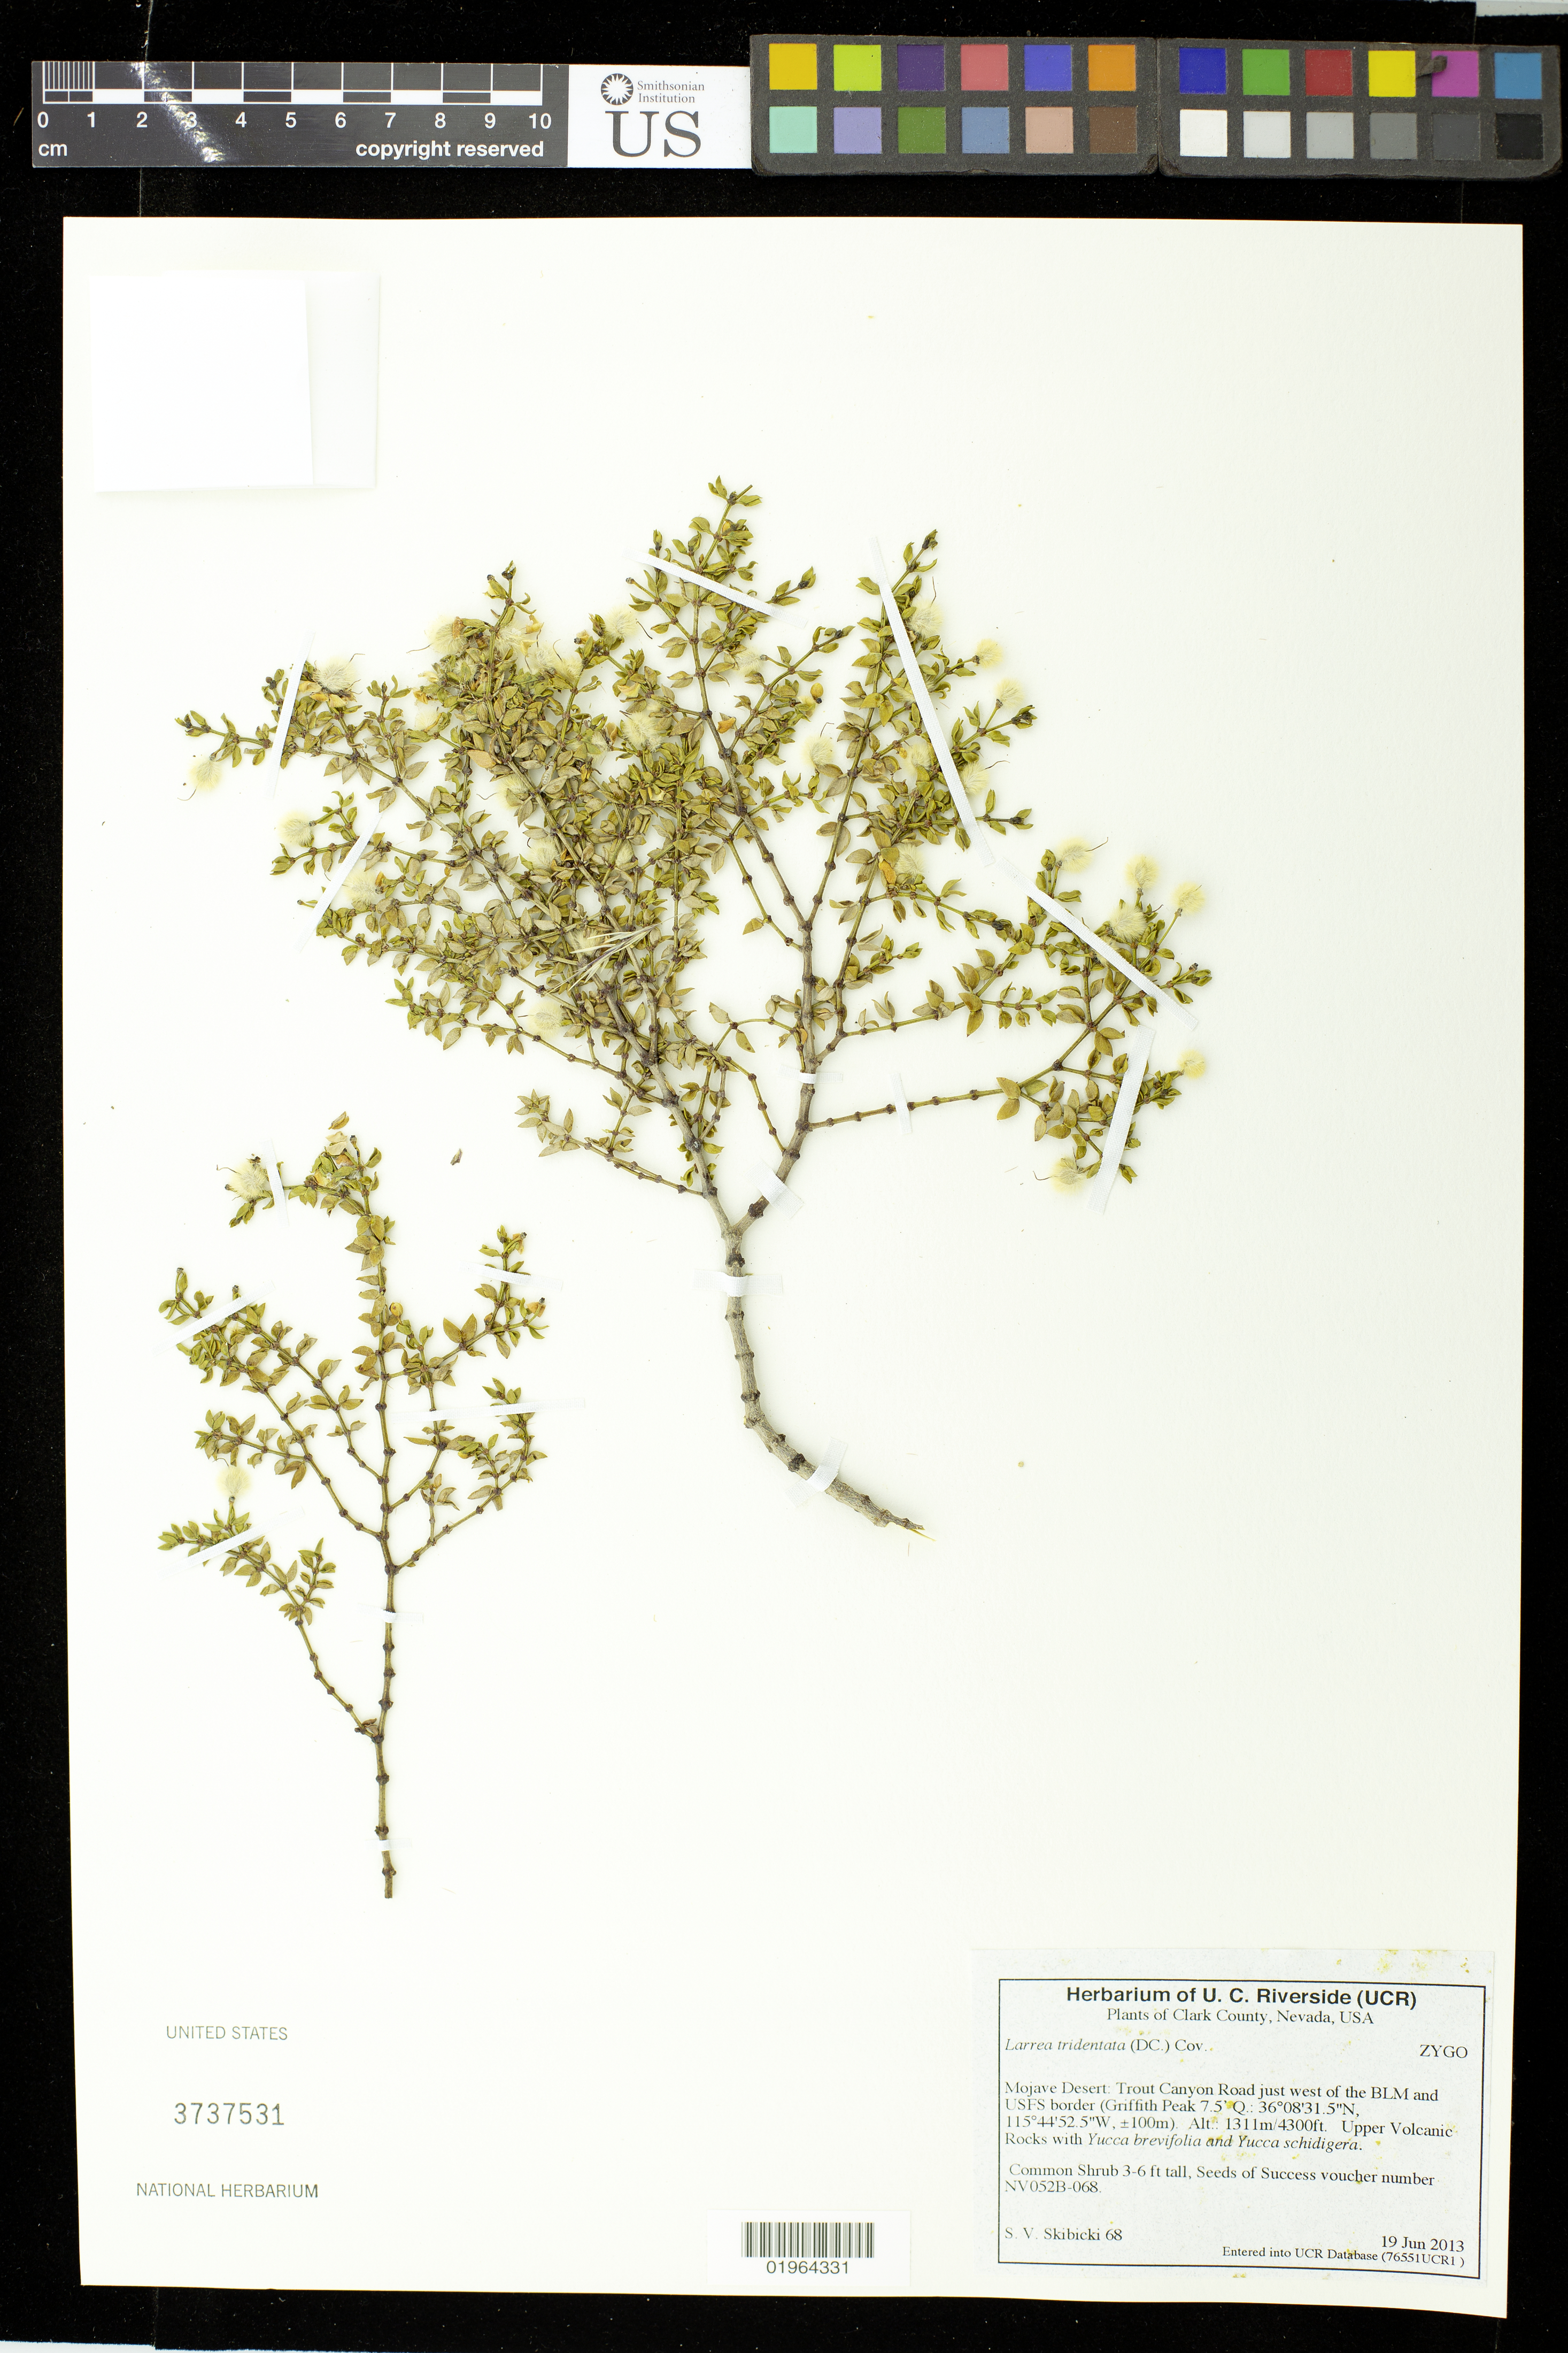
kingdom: Plantae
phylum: Tracheophyta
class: Magnoliopsida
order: Zygophyllales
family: Zygophyllaceae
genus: Larrea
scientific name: Larrea tridentata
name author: (Sessé & Moc. ex DC.) Coville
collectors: S. Skibicki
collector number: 68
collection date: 2013-06-19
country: United States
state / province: Nevada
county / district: Clark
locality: Mojave Desert, Trout Canyon Road just west of the BLM and USFS boeder (Griffith Peak)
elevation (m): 1311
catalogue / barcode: US 3737531